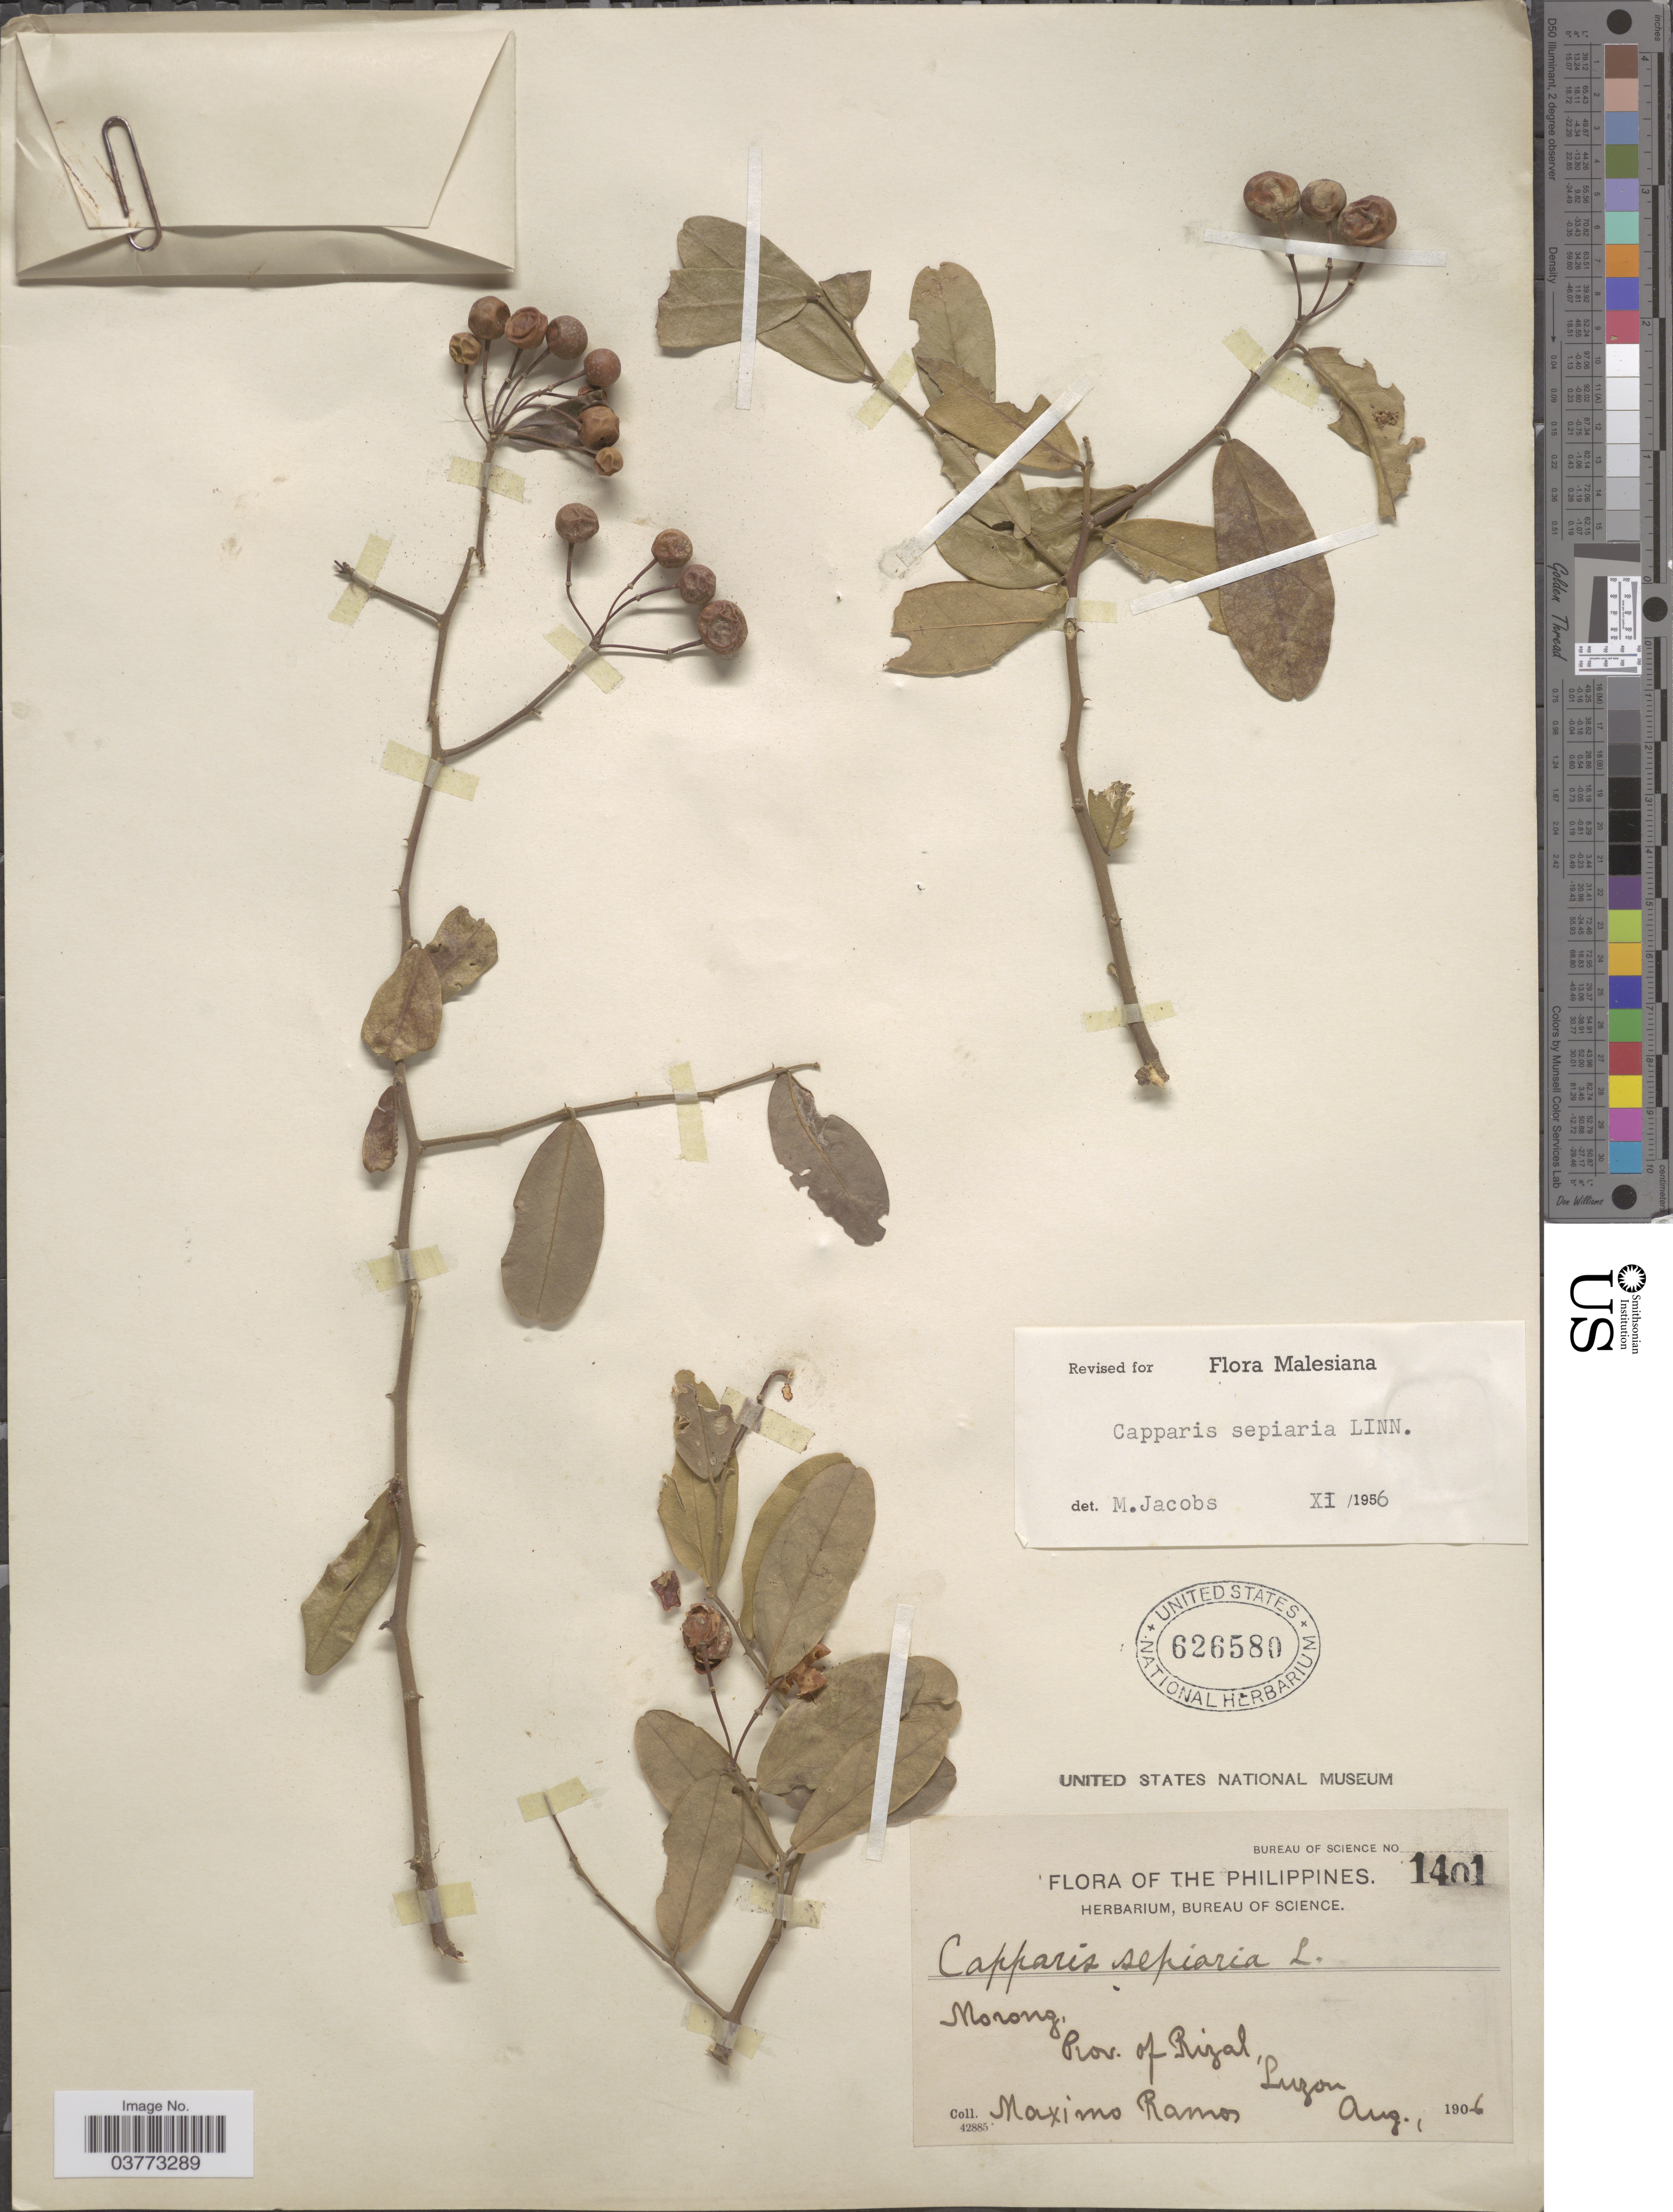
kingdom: Plantae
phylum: Tracheophyta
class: Magnoliopsida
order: Brassicales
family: Capparaceae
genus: Capparis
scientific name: Capparis sepiaria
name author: L.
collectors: M. Ramos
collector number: Bureau of Science 1401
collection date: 1906-08-01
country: Philippines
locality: The Philippines, Morong, Prov. of Rizal, Luzon.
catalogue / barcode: US 626580